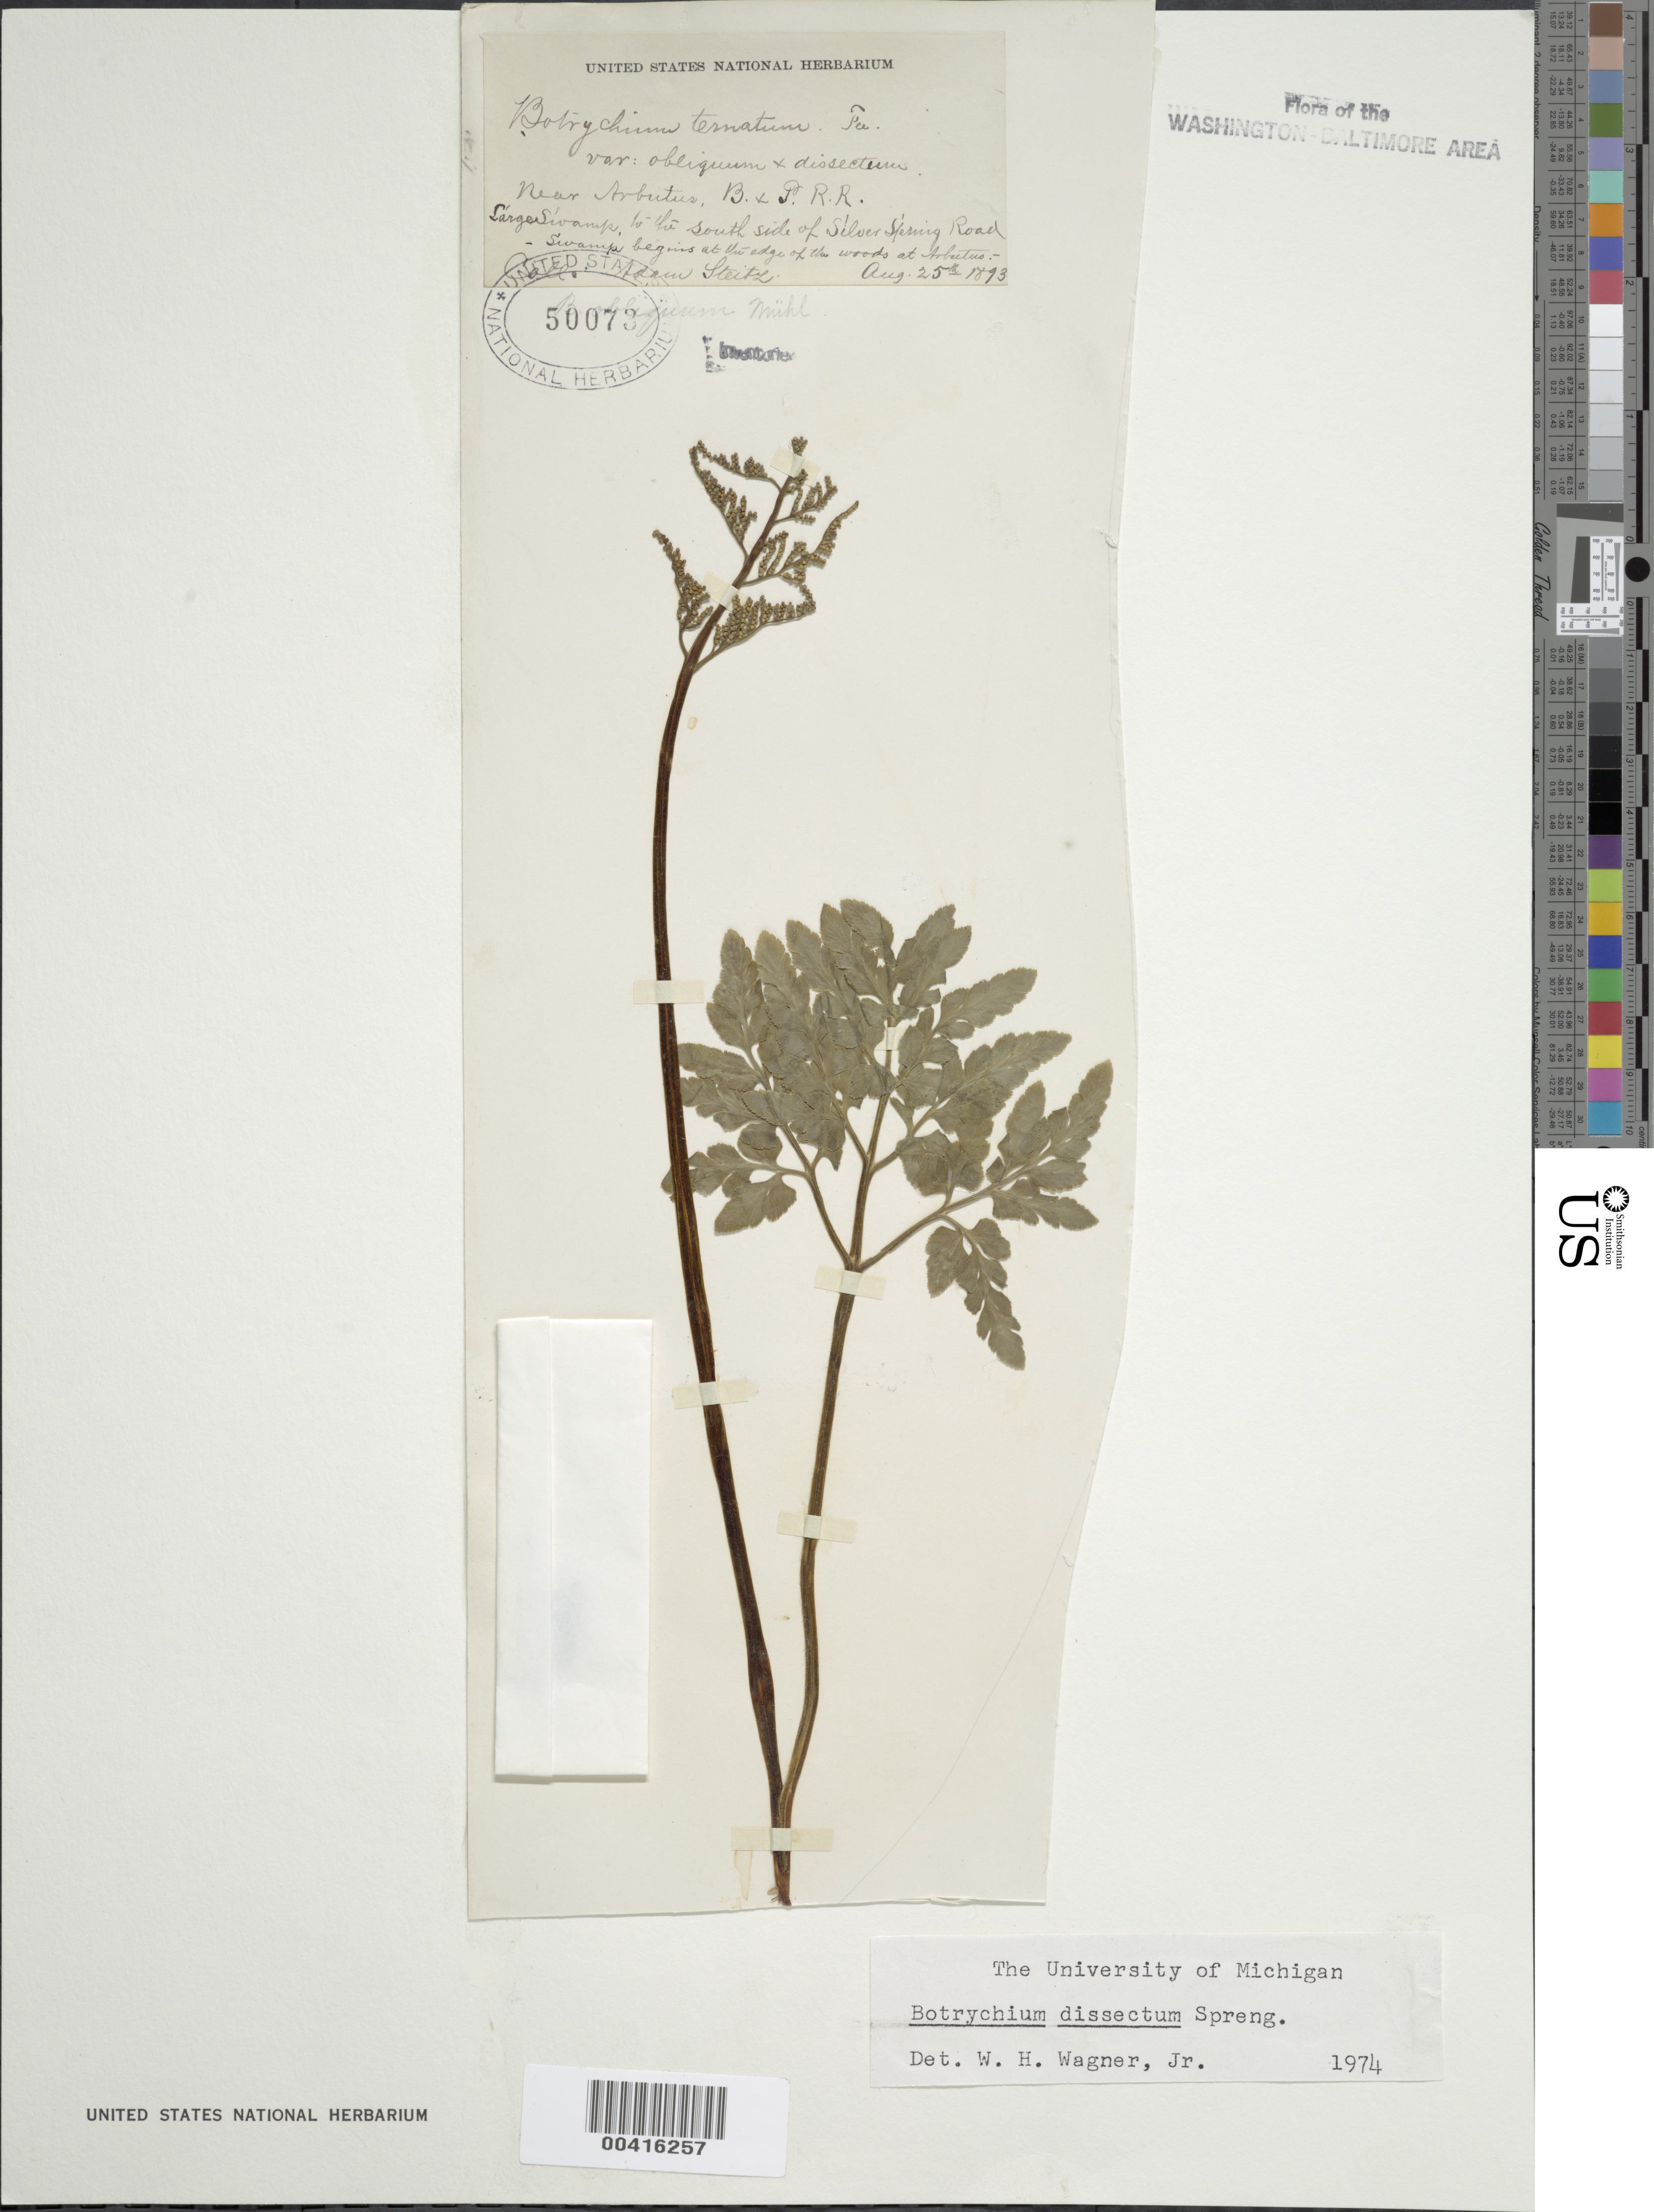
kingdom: Plantae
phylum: Tracheophyta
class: Polypodiopsida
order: Ophioglossales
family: Ophioglossaceae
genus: Botrychium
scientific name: Botrychium dissectum var. obliquum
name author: Clute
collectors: A. Steitz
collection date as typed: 25 Aug 1893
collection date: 1893-08-25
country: United States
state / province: Maryland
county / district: Baltimore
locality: Arbutus vicinity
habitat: Large swamp at edge of woods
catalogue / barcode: US 50073